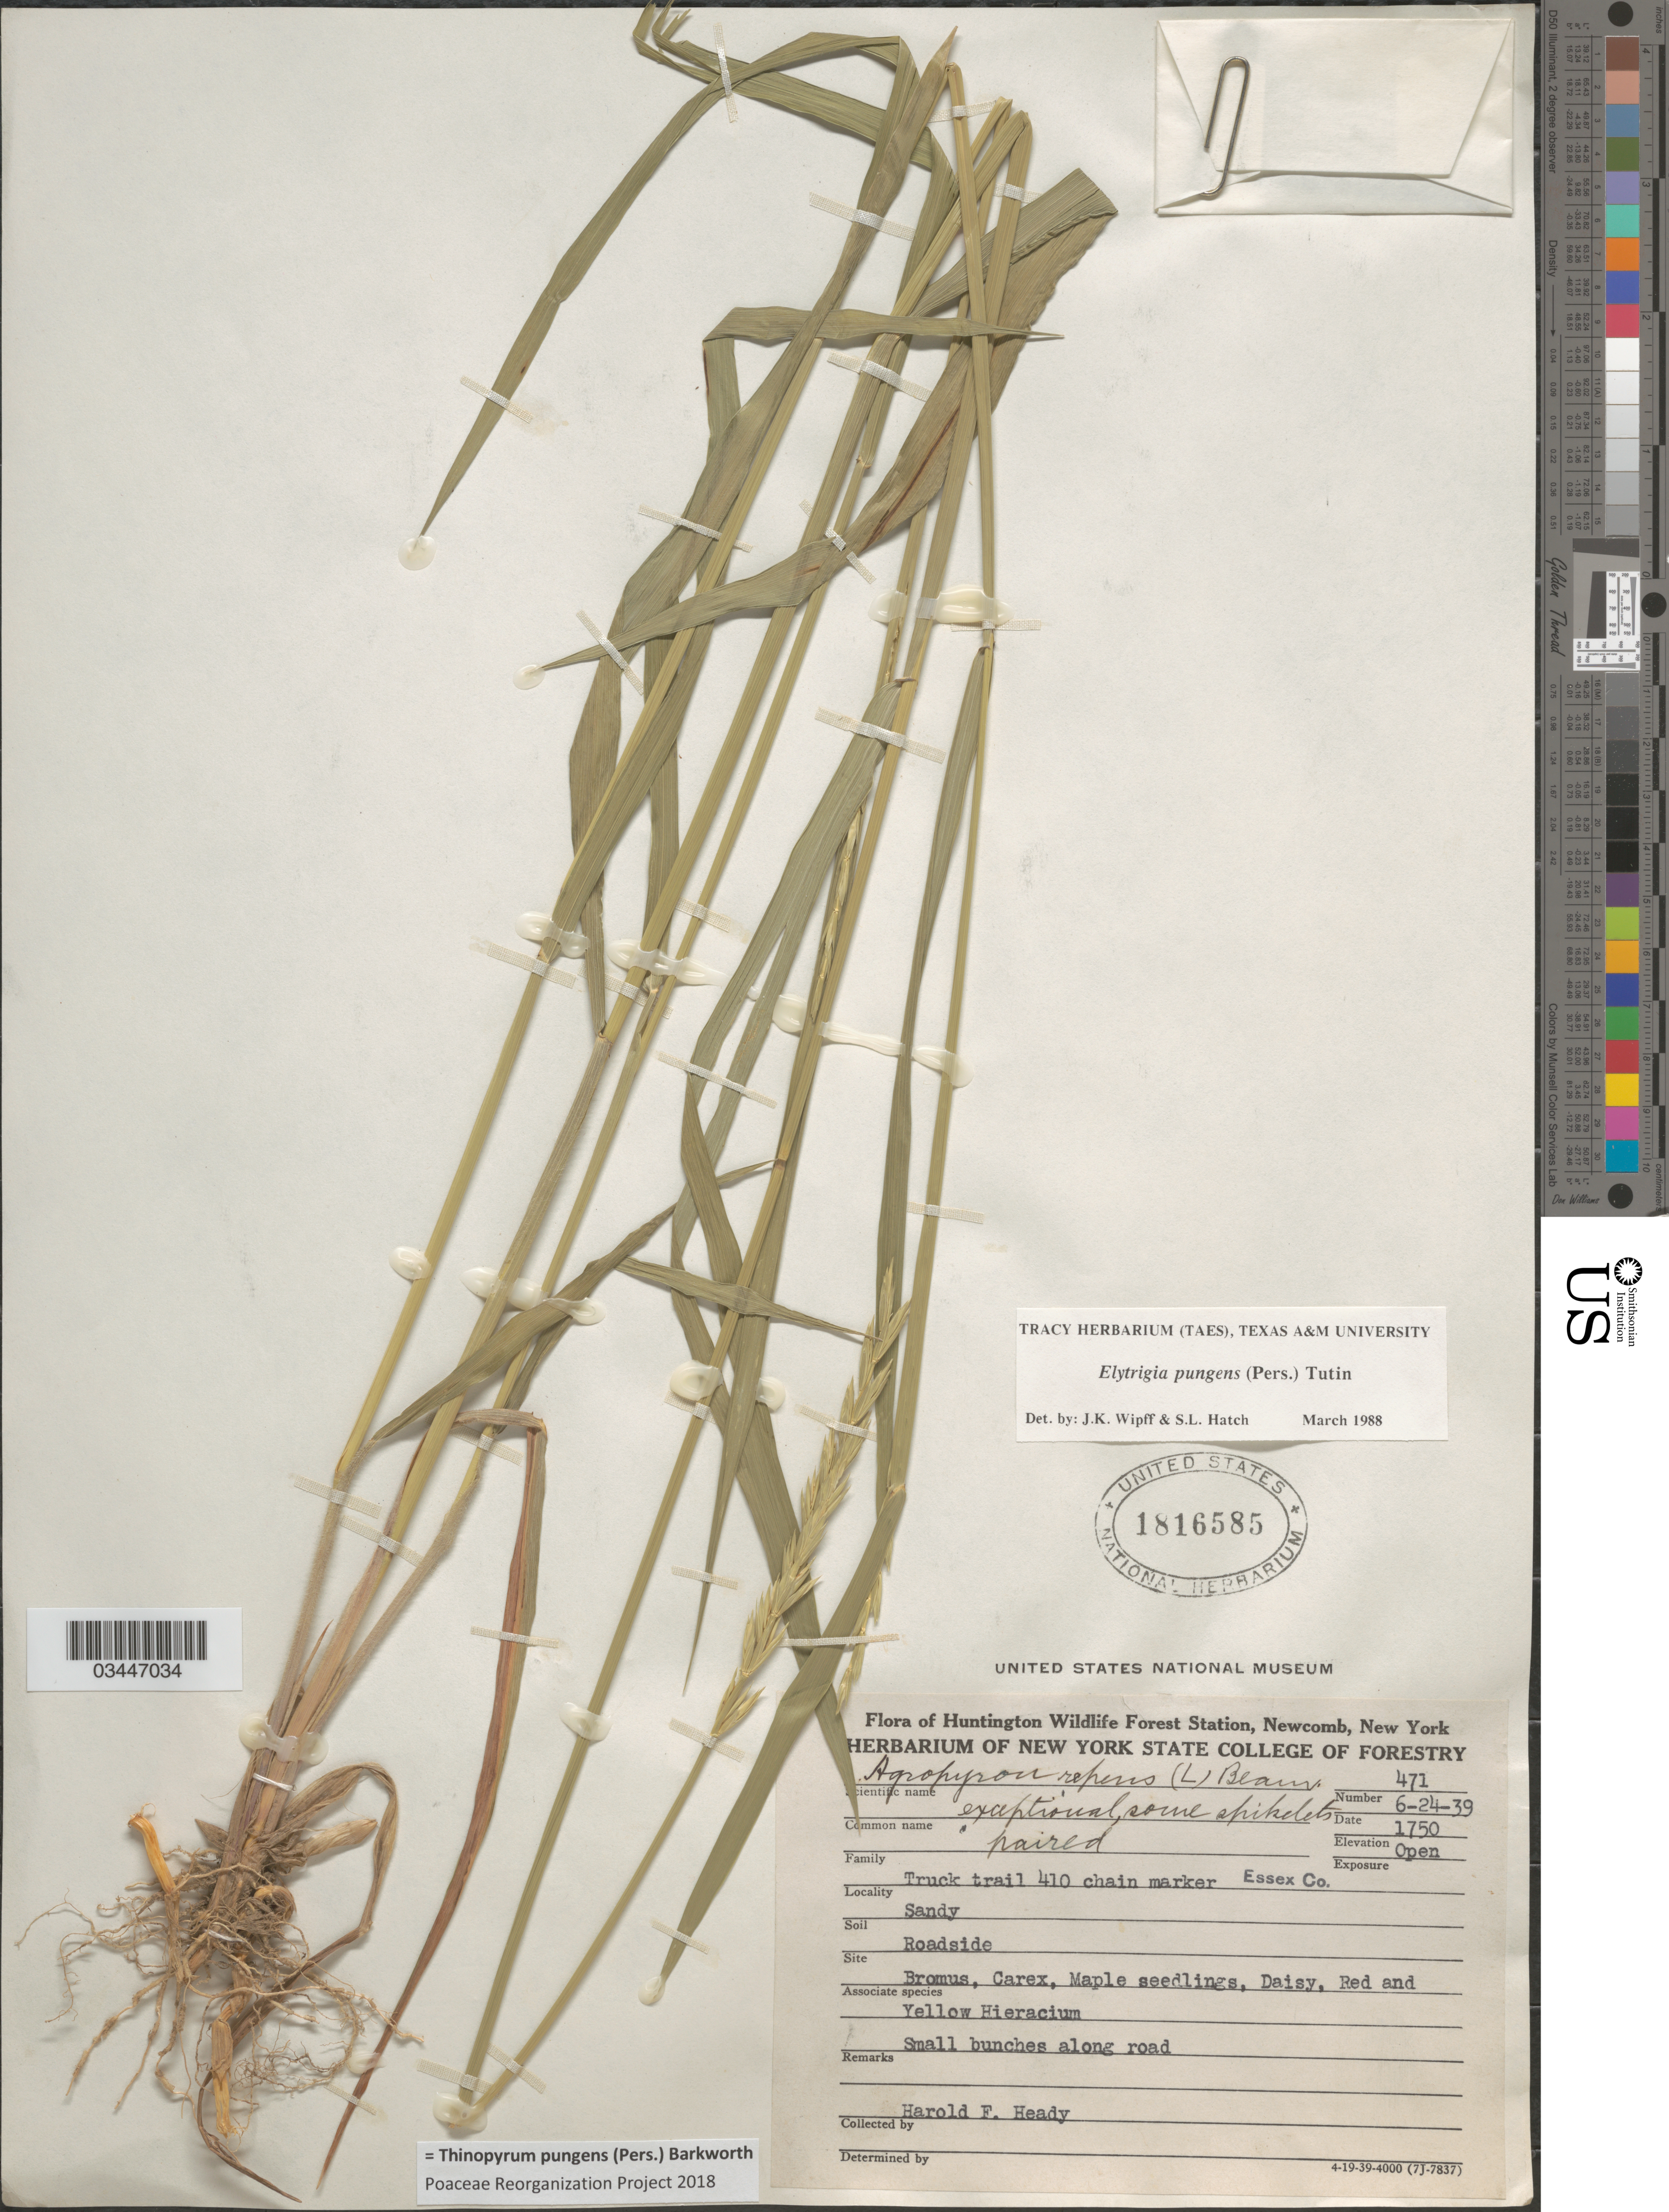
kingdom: Plantae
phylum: Tracheophyta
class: Liliopsida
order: Poales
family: Poaceae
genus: Thinopyrum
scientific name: Thinopyrum pungens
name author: (Pers.) Barkworth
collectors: H. Heady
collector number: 471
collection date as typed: Transcribed d/m/y: 24/6/39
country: United States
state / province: New York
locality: Huntington Wildlife Forest Station, Newcomb. Truck trail 410 chain marker. Essex Co. Sandy. Roadside.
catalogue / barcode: US 1816585